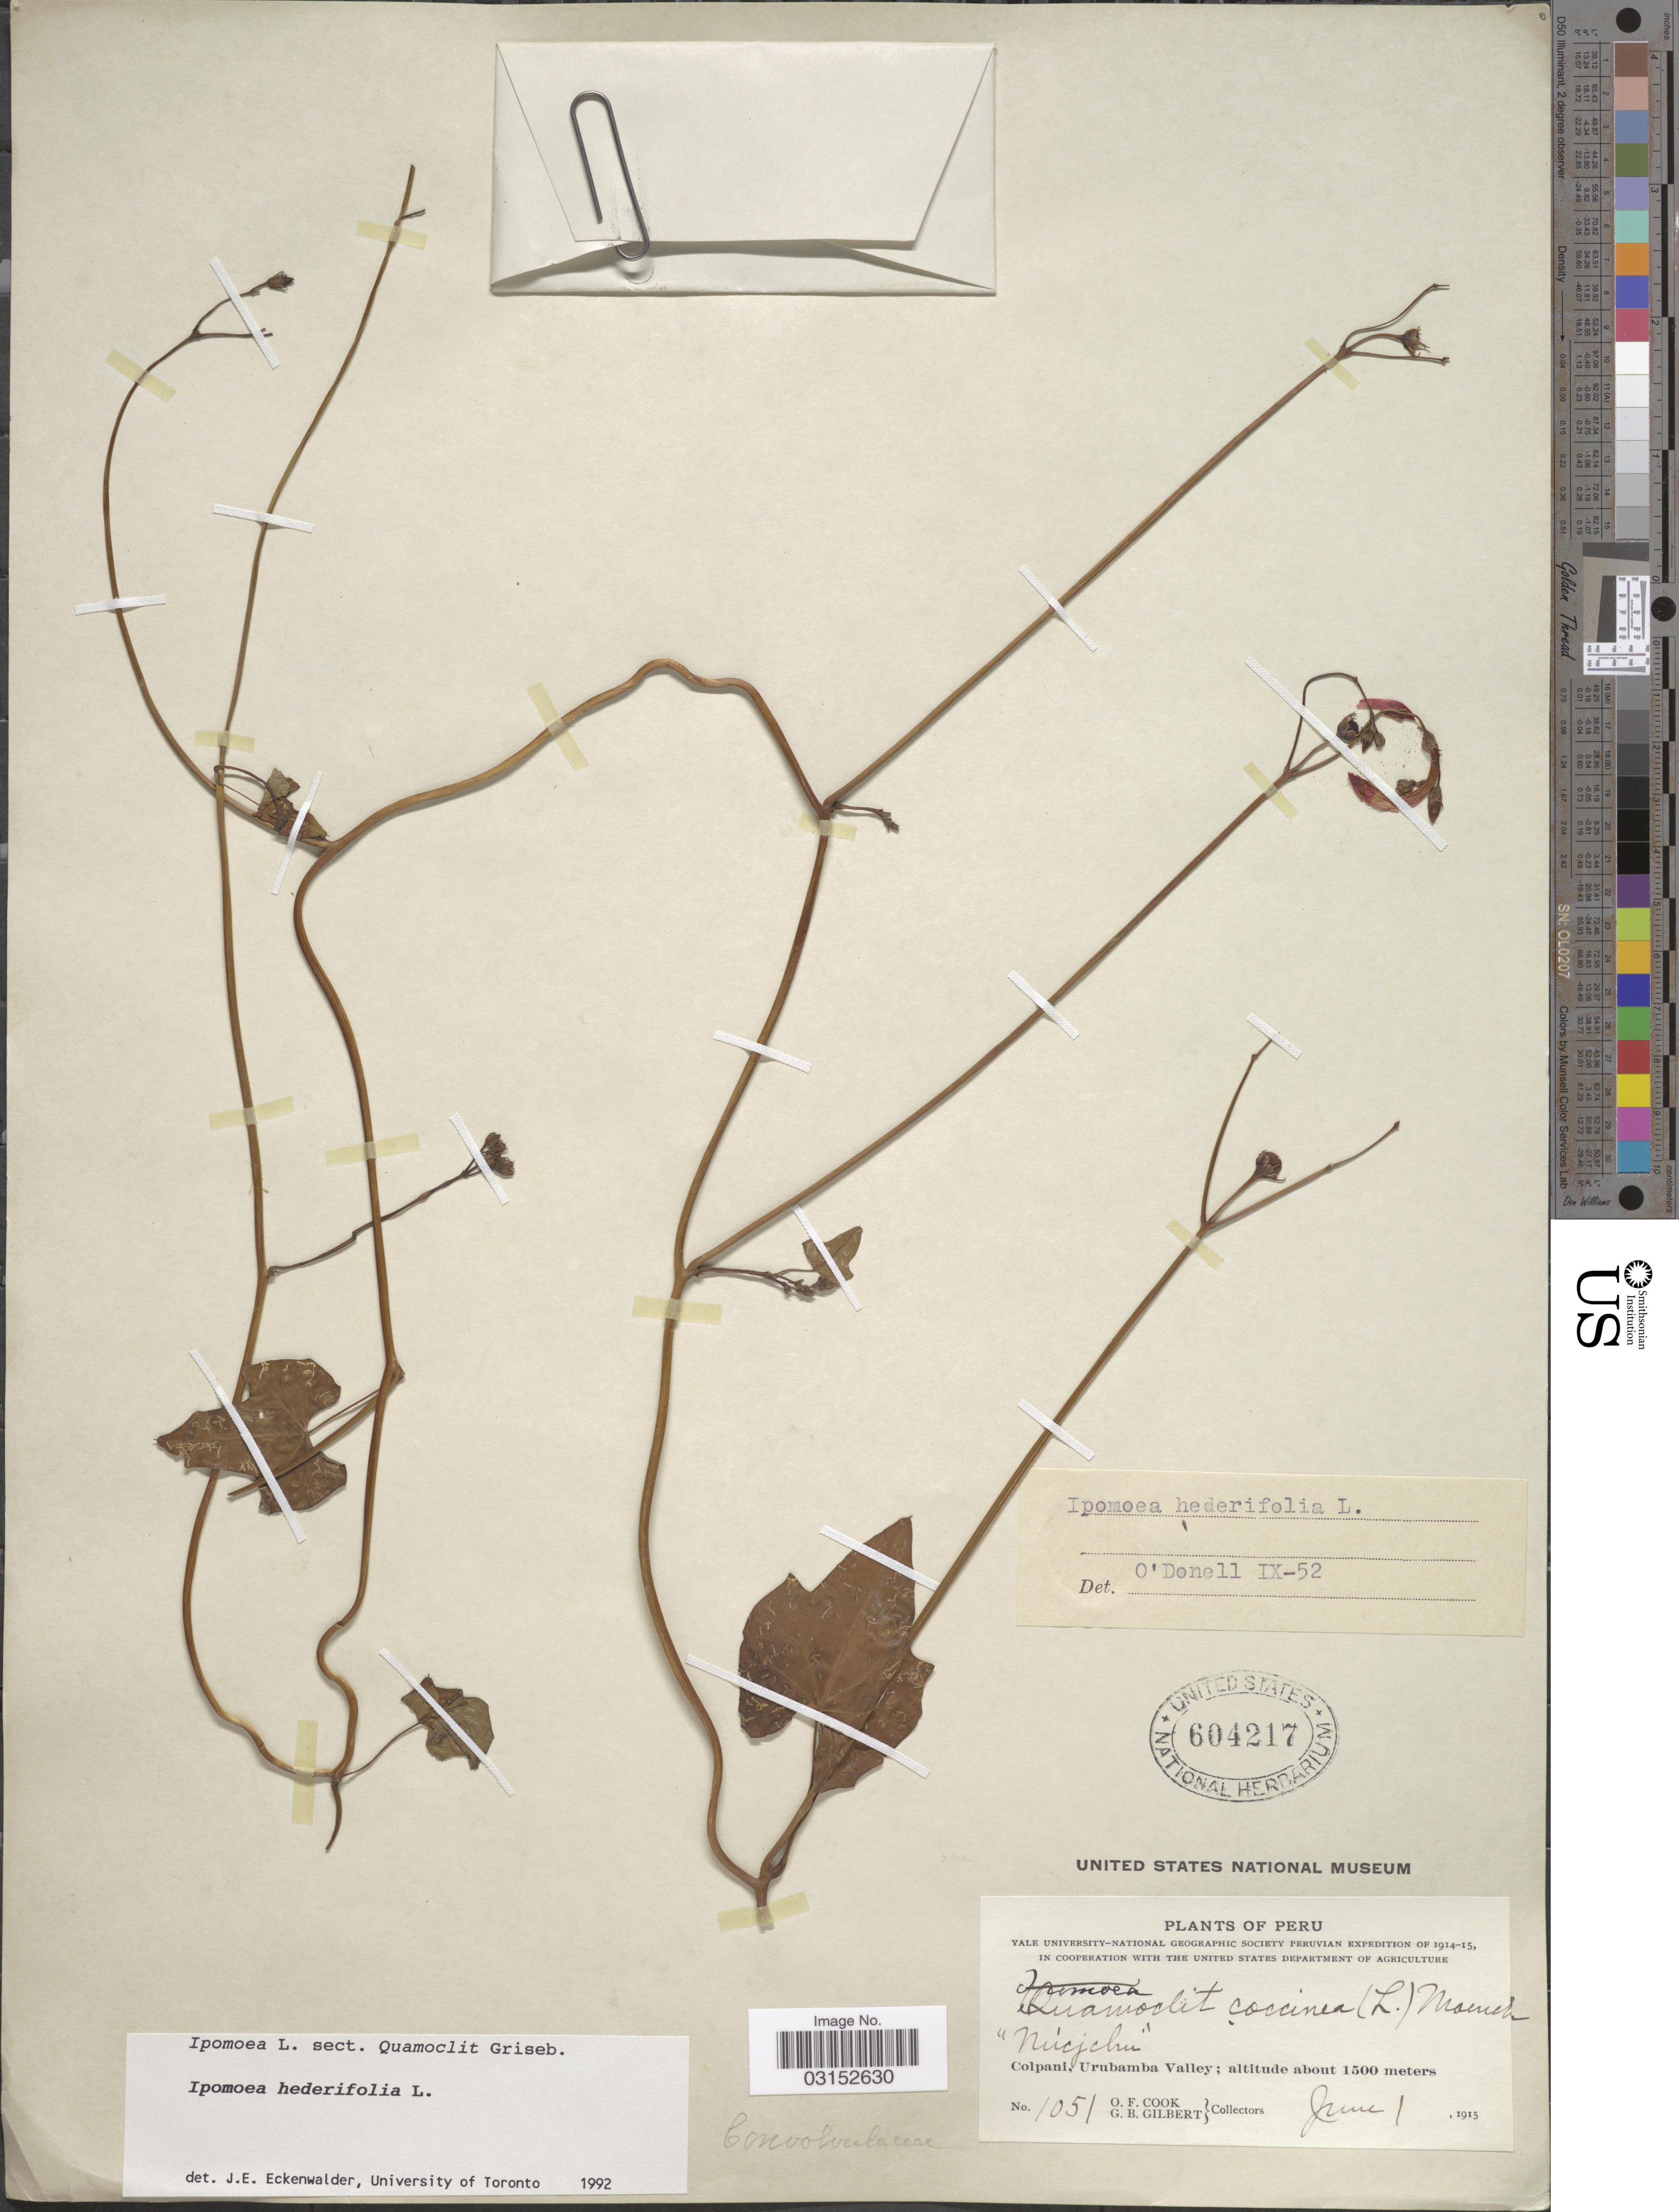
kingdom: Plantae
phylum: Tracheophyta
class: Magnoliopsida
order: Solanales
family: Convolvulaceae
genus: Ipomoea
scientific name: Ipomoea hederifolia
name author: L.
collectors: O. F. Cook & G. B. Gilbert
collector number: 1051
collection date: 1915-06-01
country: Peru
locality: Colpani, Urubamba Valley.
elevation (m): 1500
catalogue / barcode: US 604217